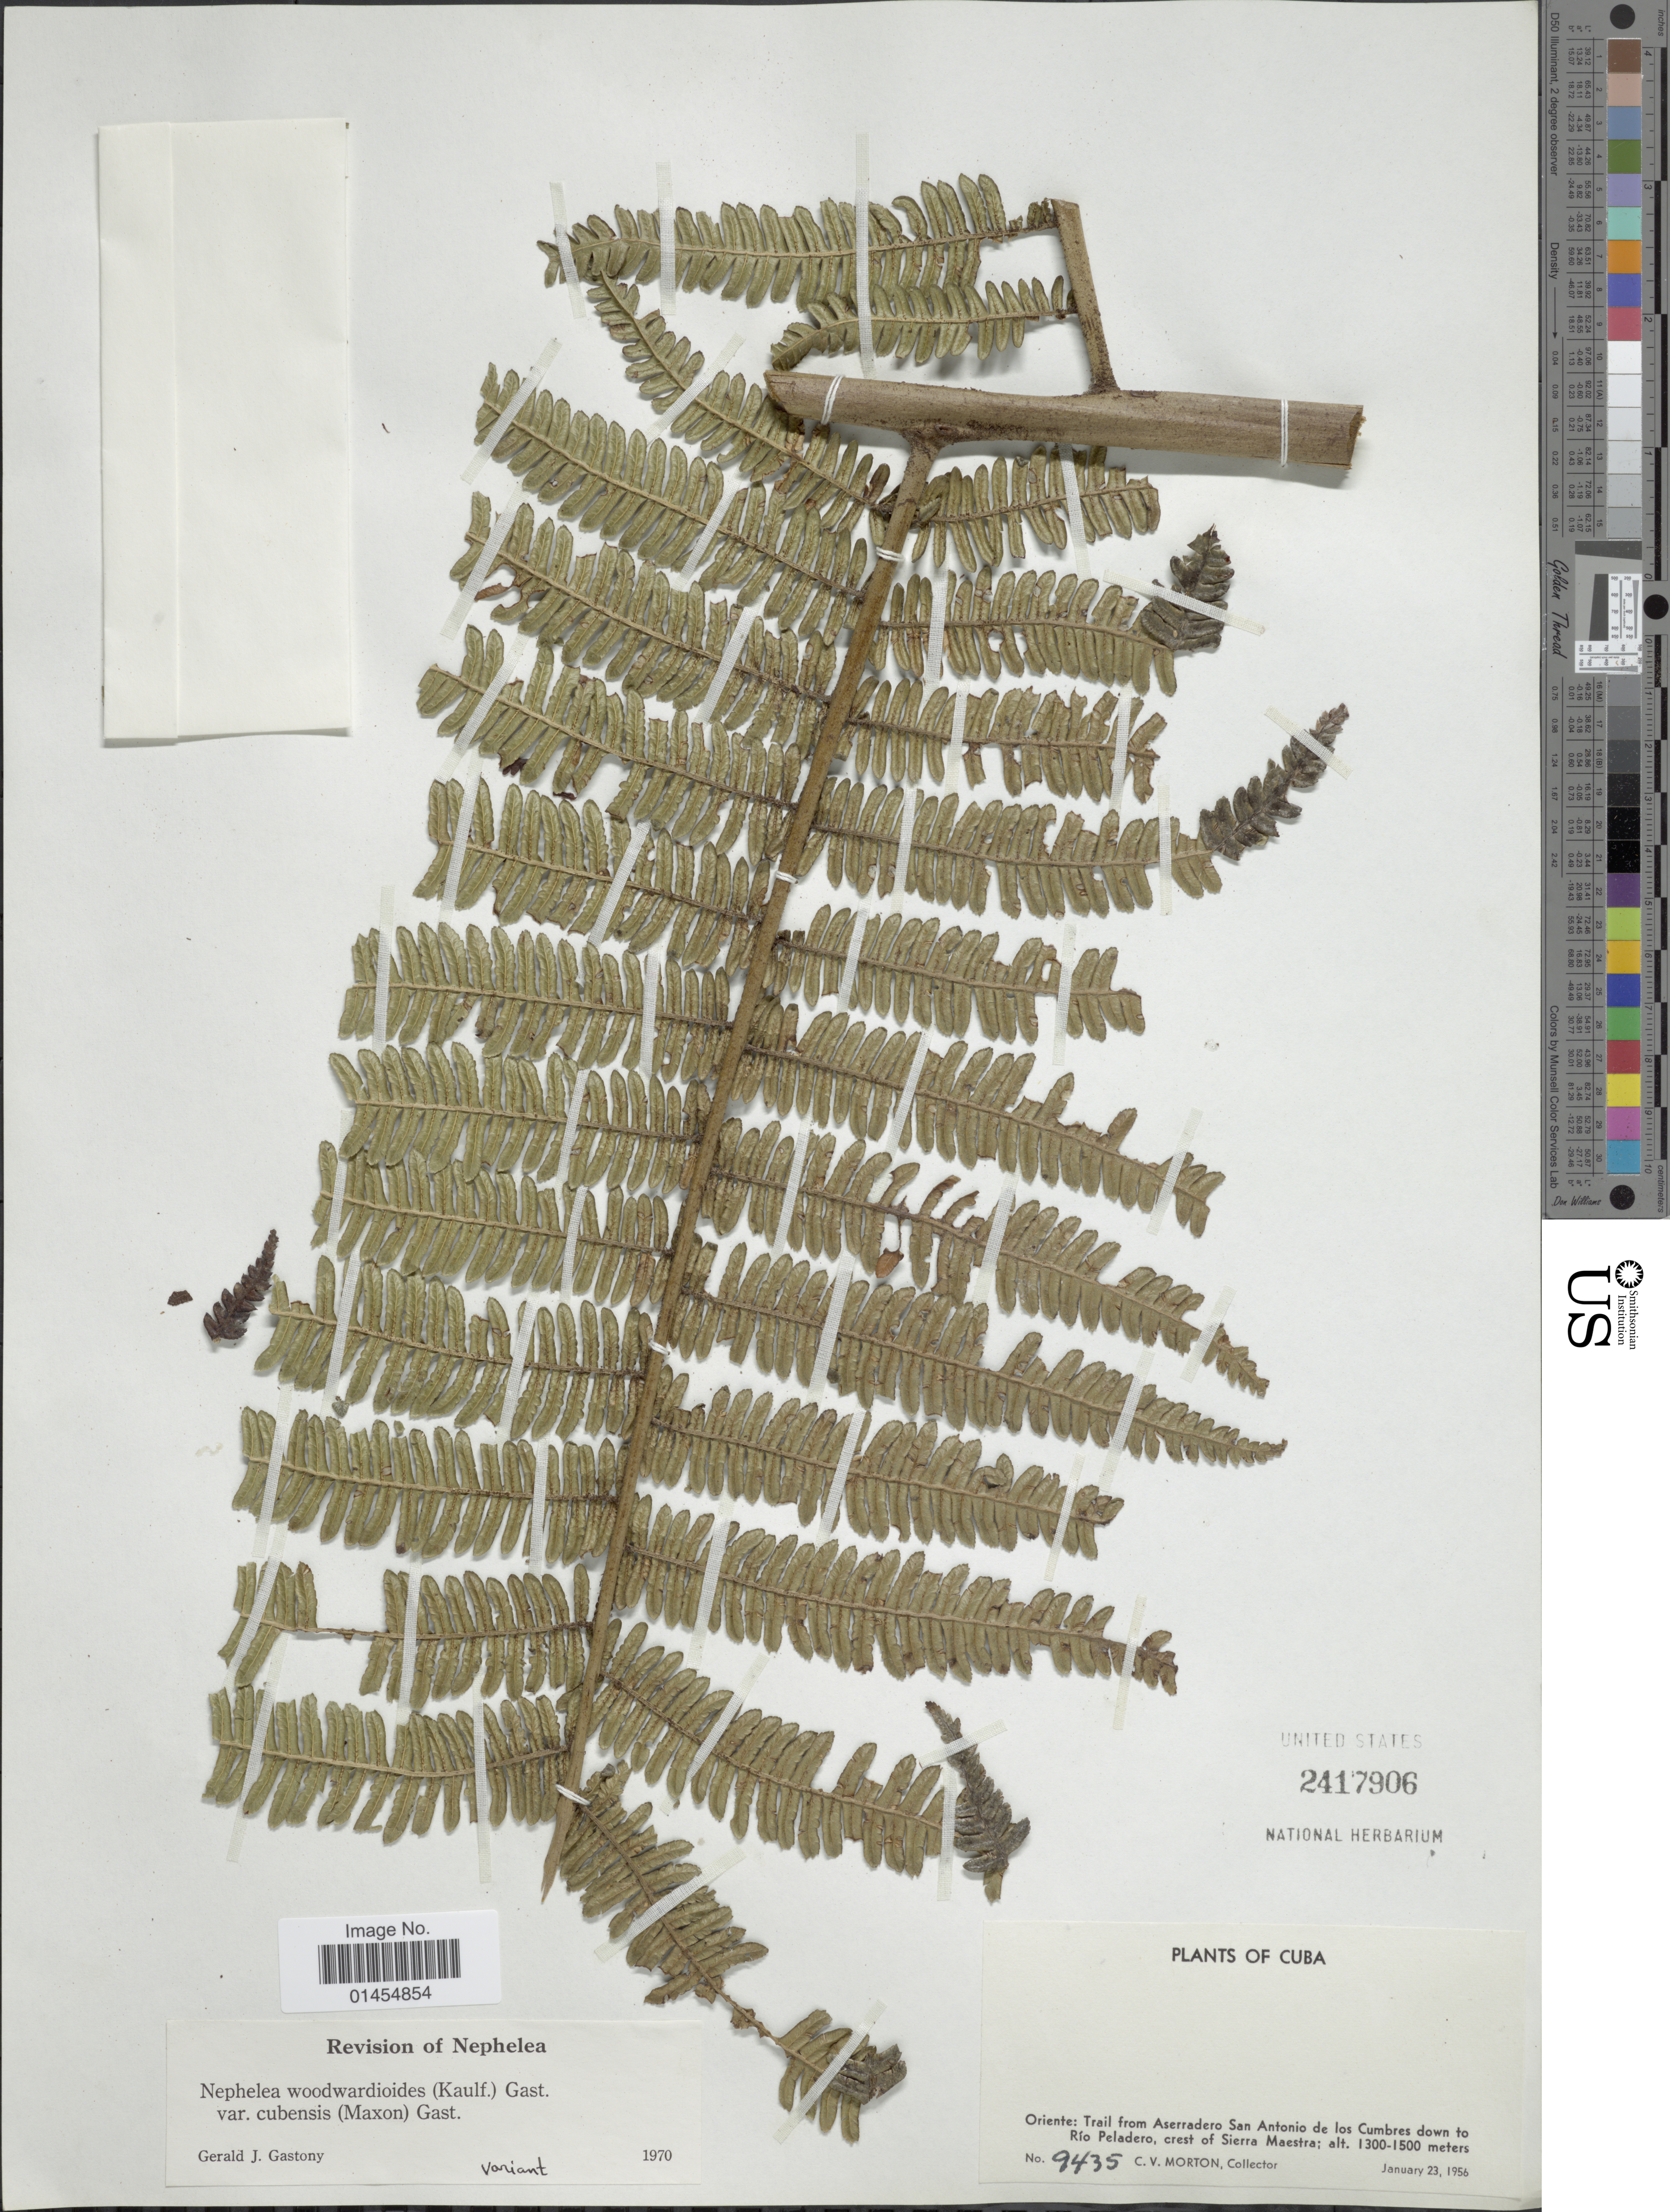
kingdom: Plantae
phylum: Tracheophyta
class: Polypodiopsida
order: Cyatheales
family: Cyatheaceae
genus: Alsophila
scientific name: Alsophila woodwardioides var. cubensis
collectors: C. V. Morton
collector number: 9435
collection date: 1956-01-23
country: Cuba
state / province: Oriente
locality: Trail from Aserradero San Antonio de los Cumbres down to Río Peladero, crest of Sierra Maestra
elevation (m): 1300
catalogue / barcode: US 2417906